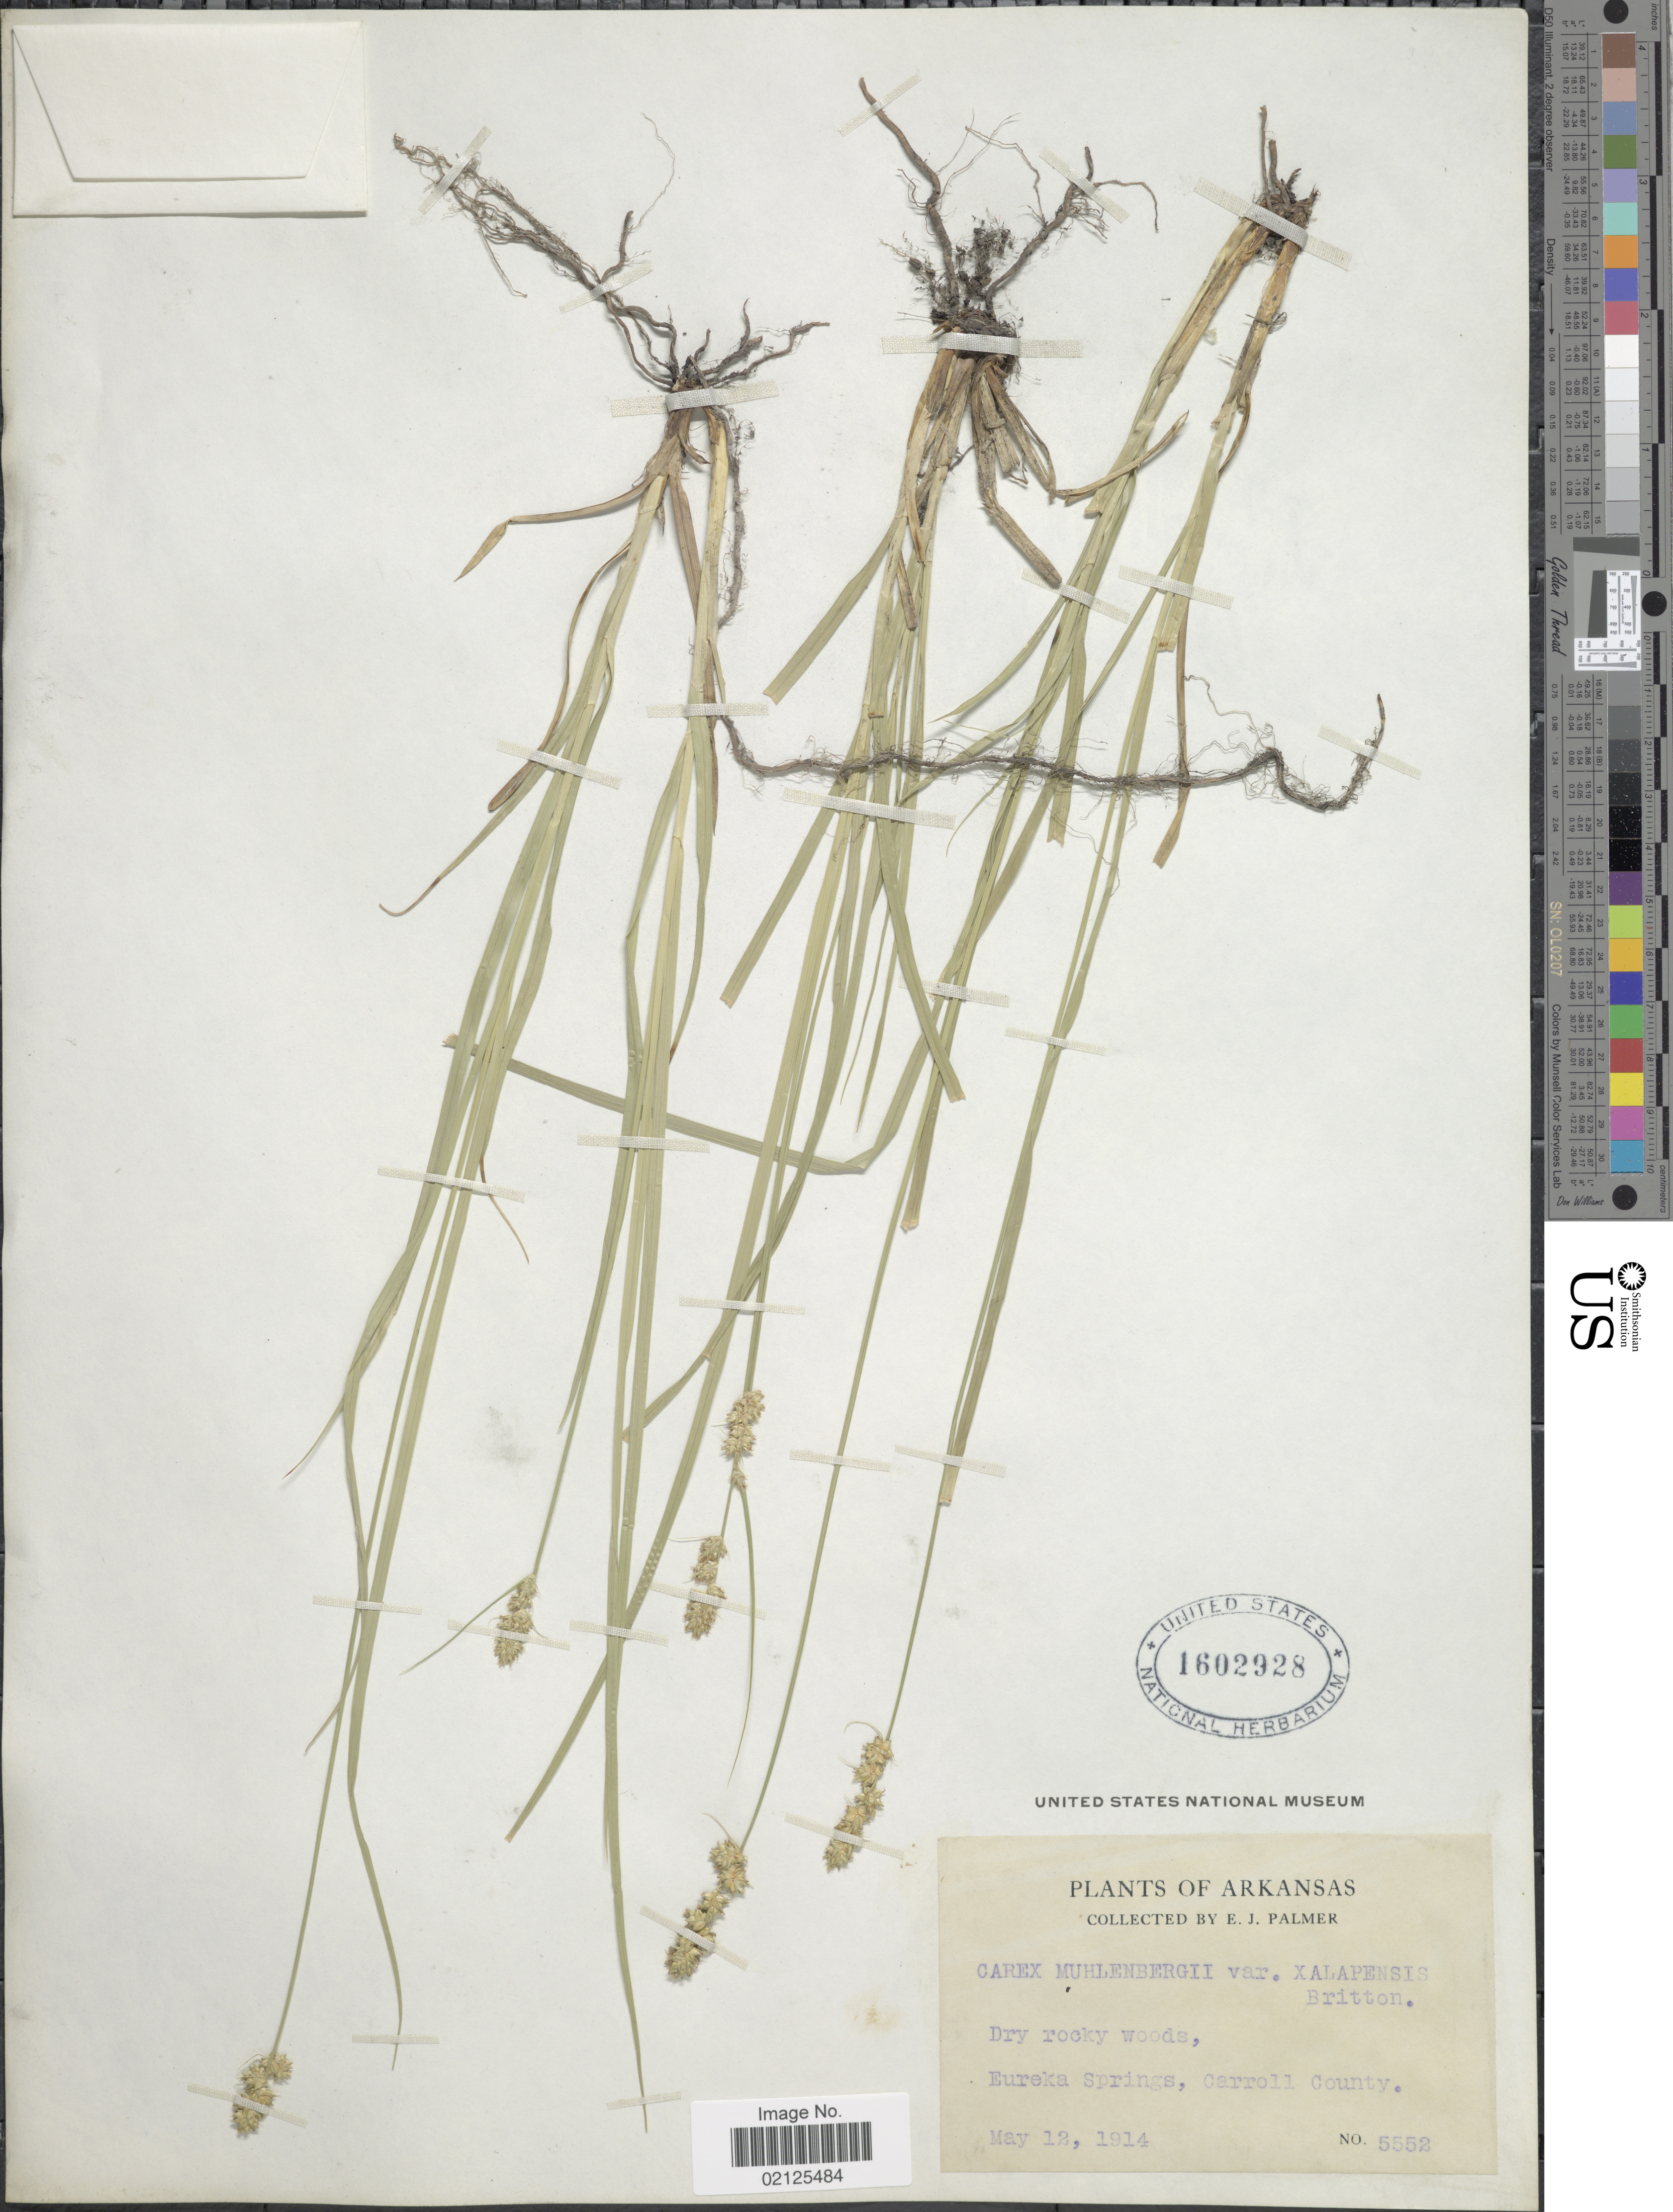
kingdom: Plantae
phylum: Tracheophyta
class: Liliopsida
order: Poales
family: Cyperaceae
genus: Carex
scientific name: Carex muehlenbergii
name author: Willd.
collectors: E. J. Palmer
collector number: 5552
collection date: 1914-05-12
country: United States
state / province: Arkansas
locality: Dry rocky woods, Eureka Springs, Carroll County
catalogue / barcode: US 1602928